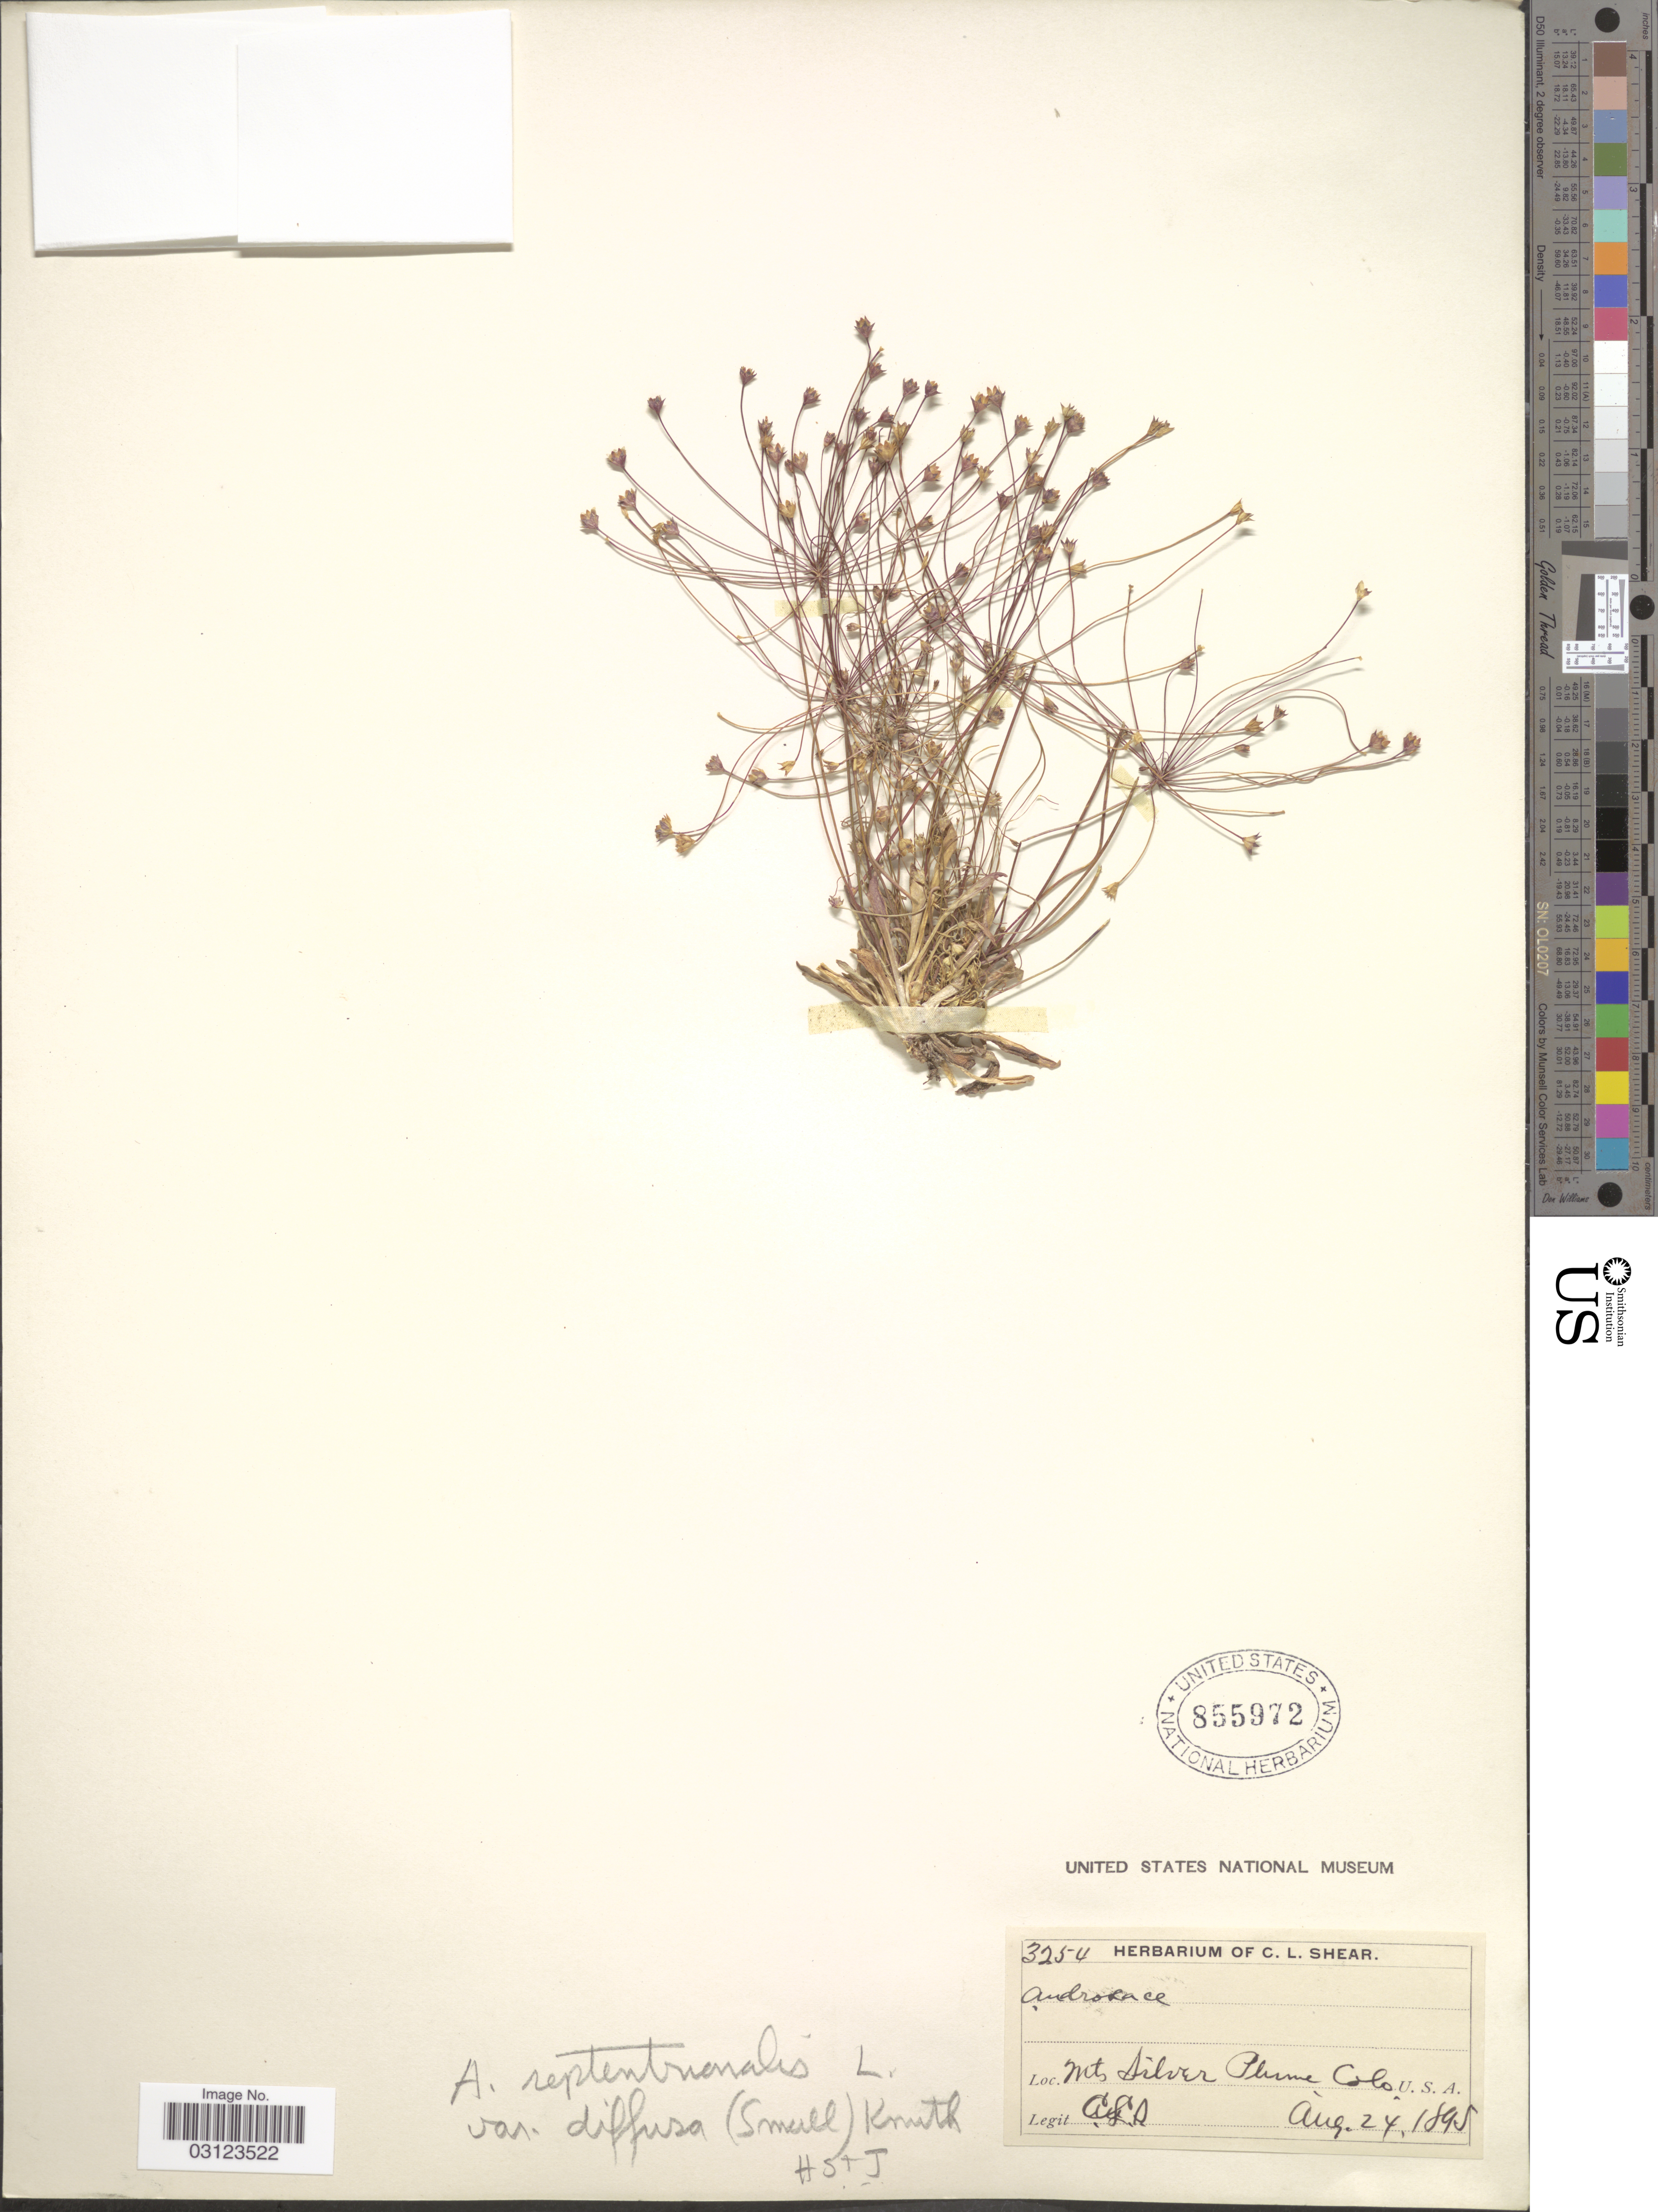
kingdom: Plantae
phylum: Tracheophyta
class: Magnoliopsida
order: Ericales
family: Primulaceae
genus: Androsace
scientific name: Androsace septentrionalis var. puberulenta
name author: (Rydb.) R. Knuth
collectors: C. L. Shear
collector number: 3254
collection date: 1895-08-24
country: United States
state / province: Colorado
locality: Mts Silver Plume.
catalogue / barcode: US 855972